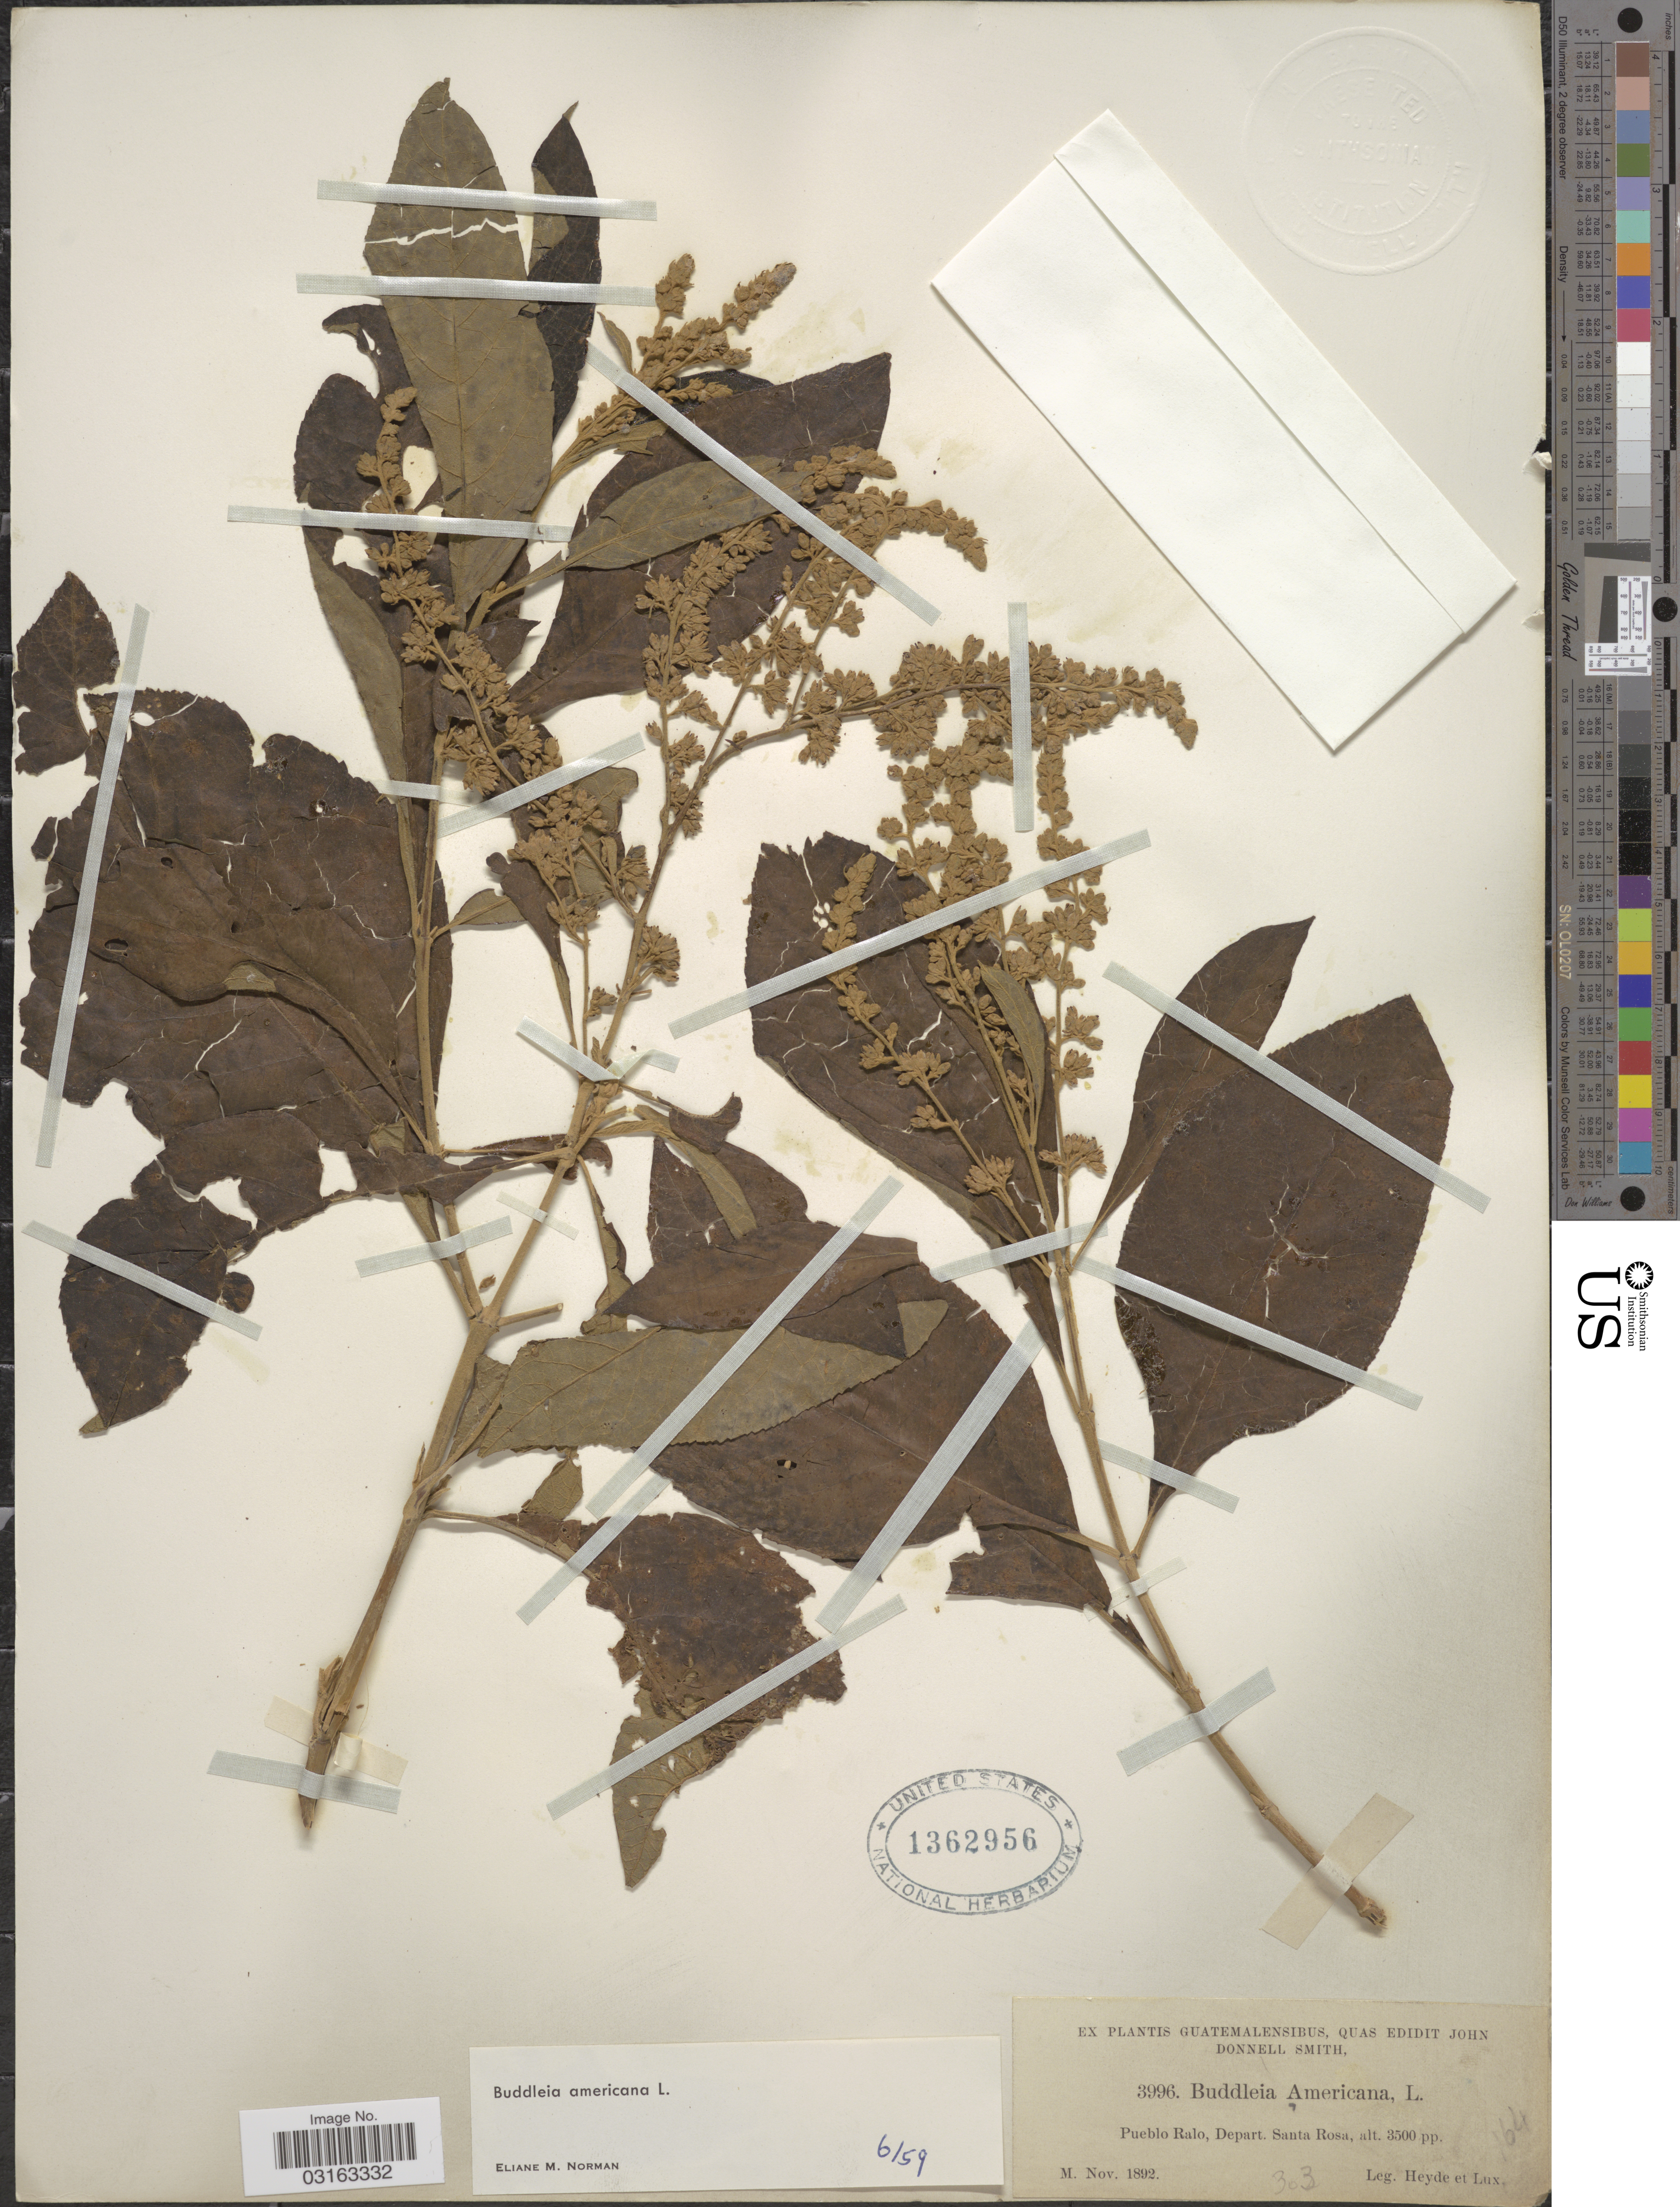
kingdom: Plantae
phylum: Tracheophyta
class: Magnoliopsida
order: Lamiales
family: Scrophulariaceae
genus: Buddleja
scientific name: Buddleja americana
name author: L.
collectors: Heyde & Lux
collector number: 3996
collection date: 1892-11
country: Guatemala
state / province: Santa Rosa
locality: Pueblo Ralo, Depart. Santa Rosa.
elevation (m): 1067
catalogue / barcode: US 1362956